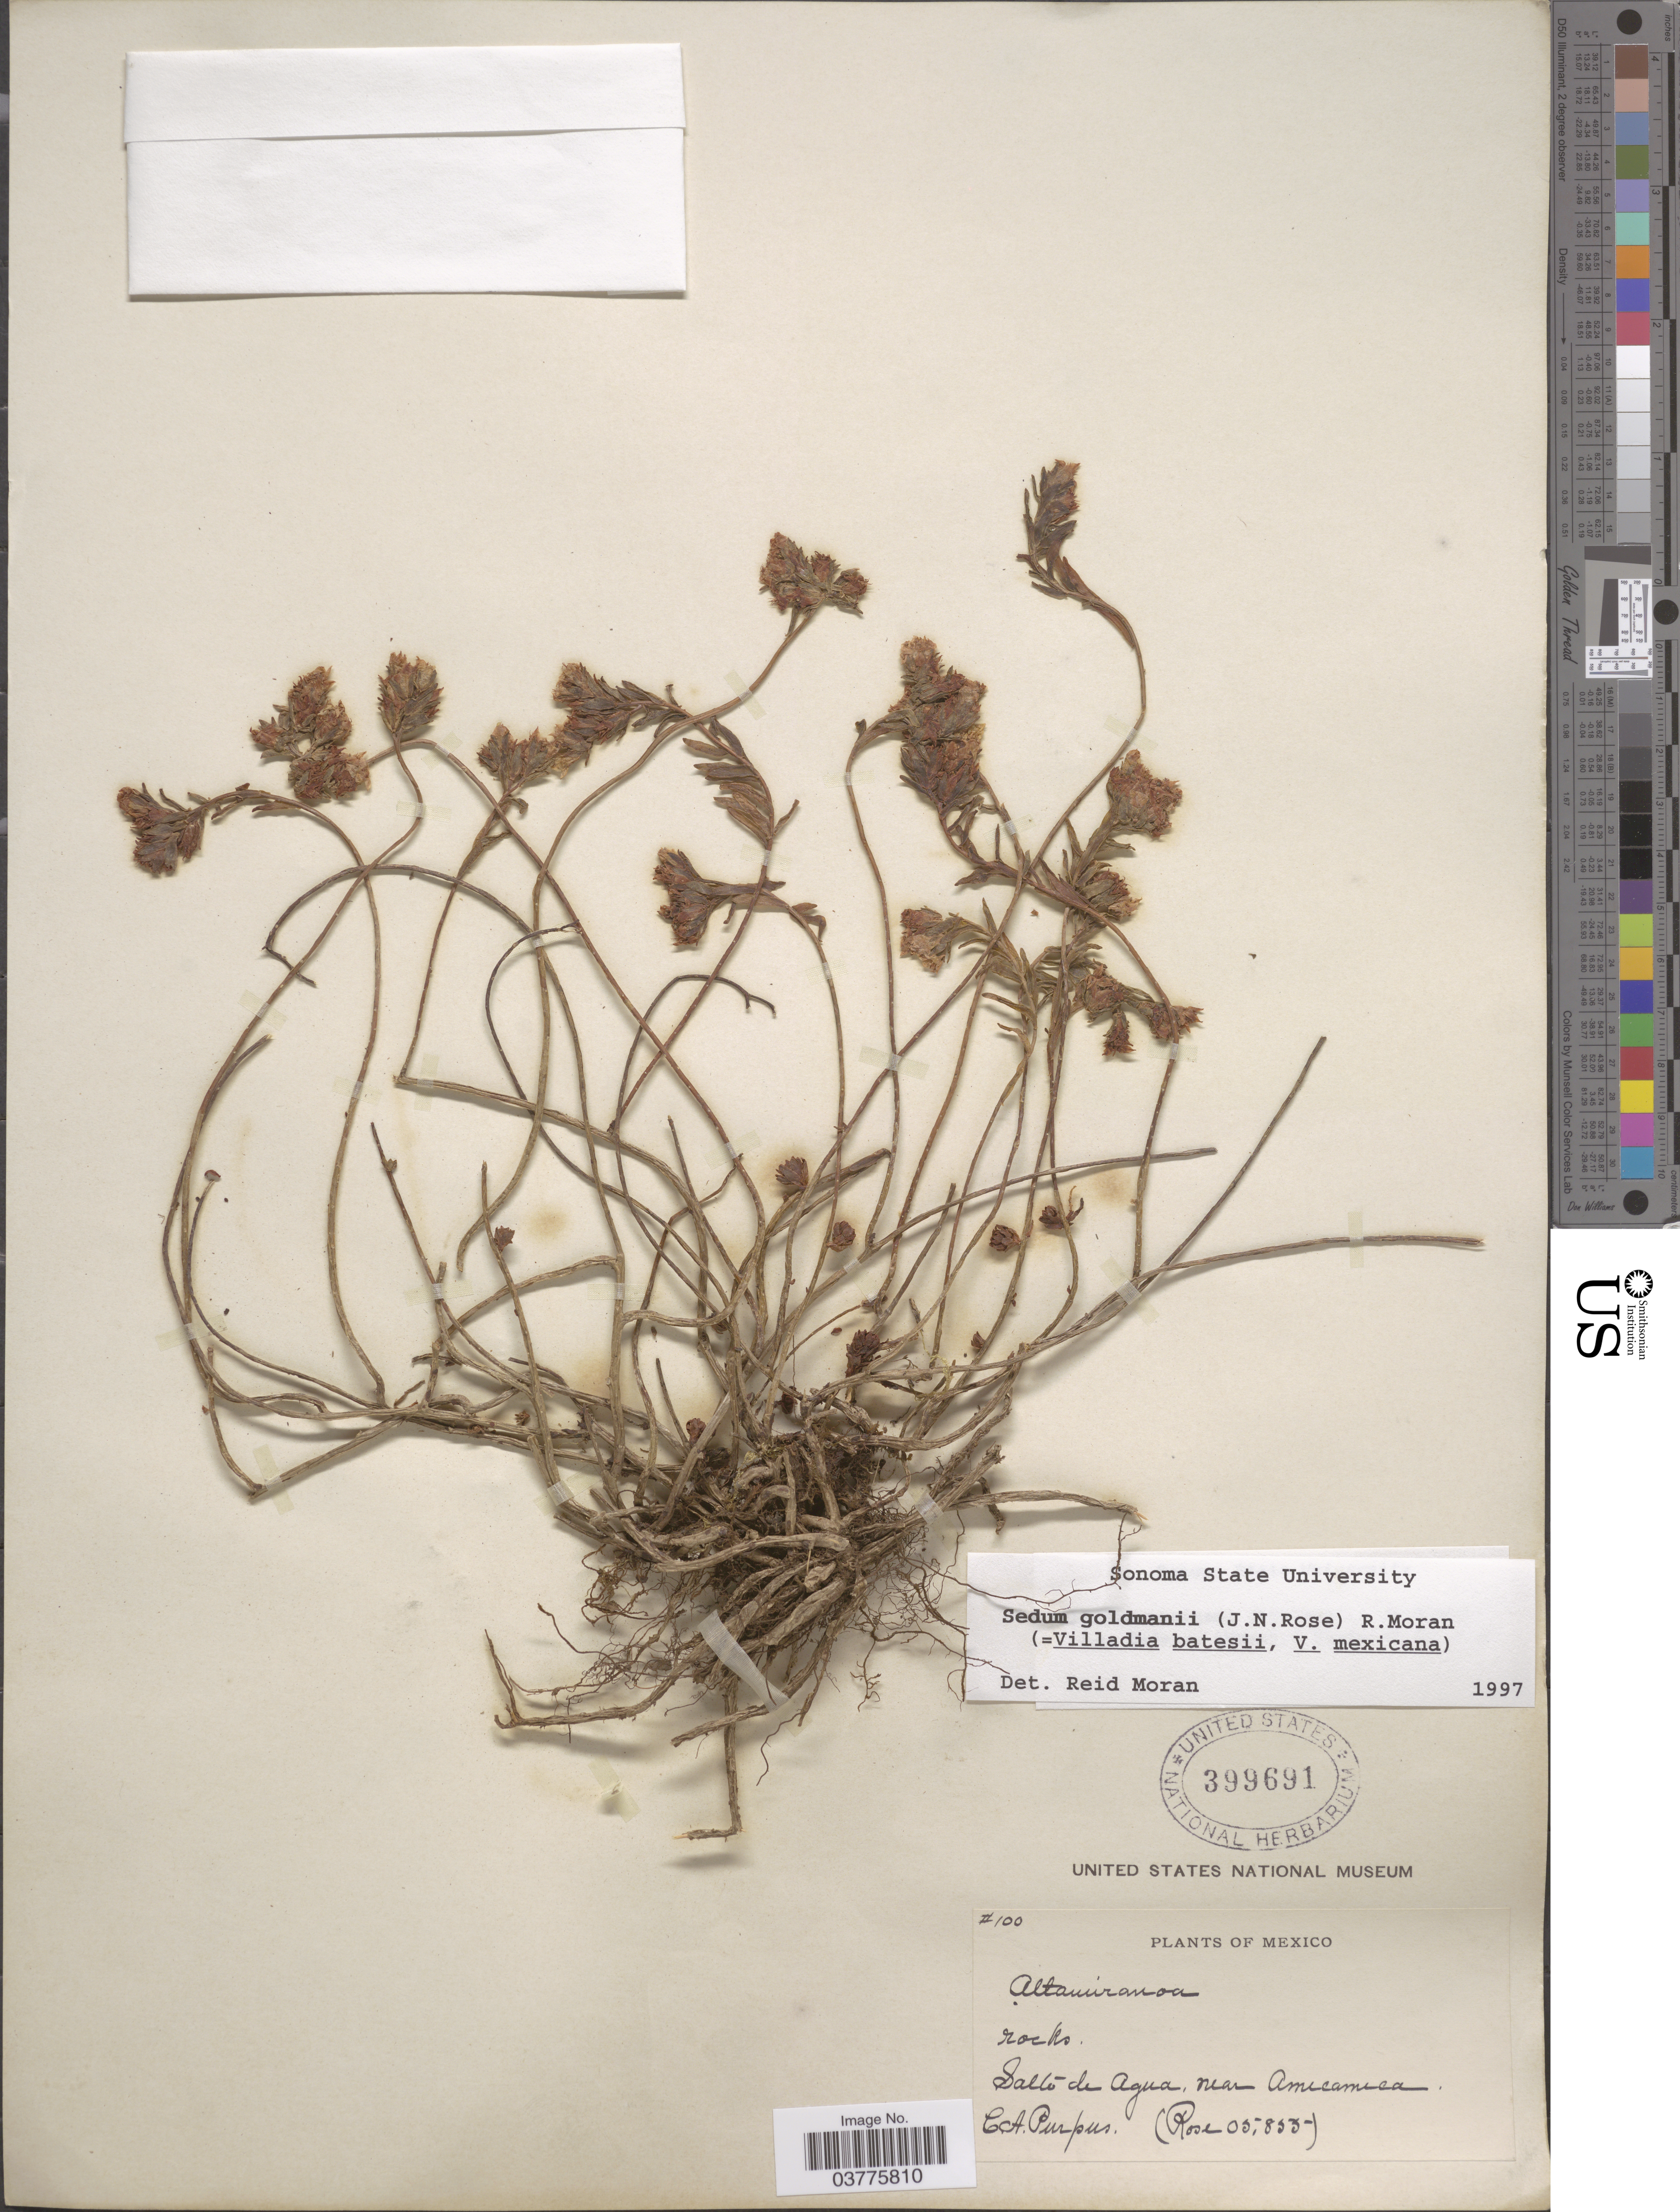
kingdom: Plantae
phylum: Tracheophyta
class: Magnoliopsida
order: Saxifragales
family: Crassulaceae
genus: Sedum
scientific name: Sedum goldmanii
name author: (Rose) Moran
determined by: Moran, R. V.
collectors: C. A. Purpus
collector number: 100/Rose05855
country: Mexico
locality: Salto de Agua, near Amecameca.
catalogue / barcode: US 399691